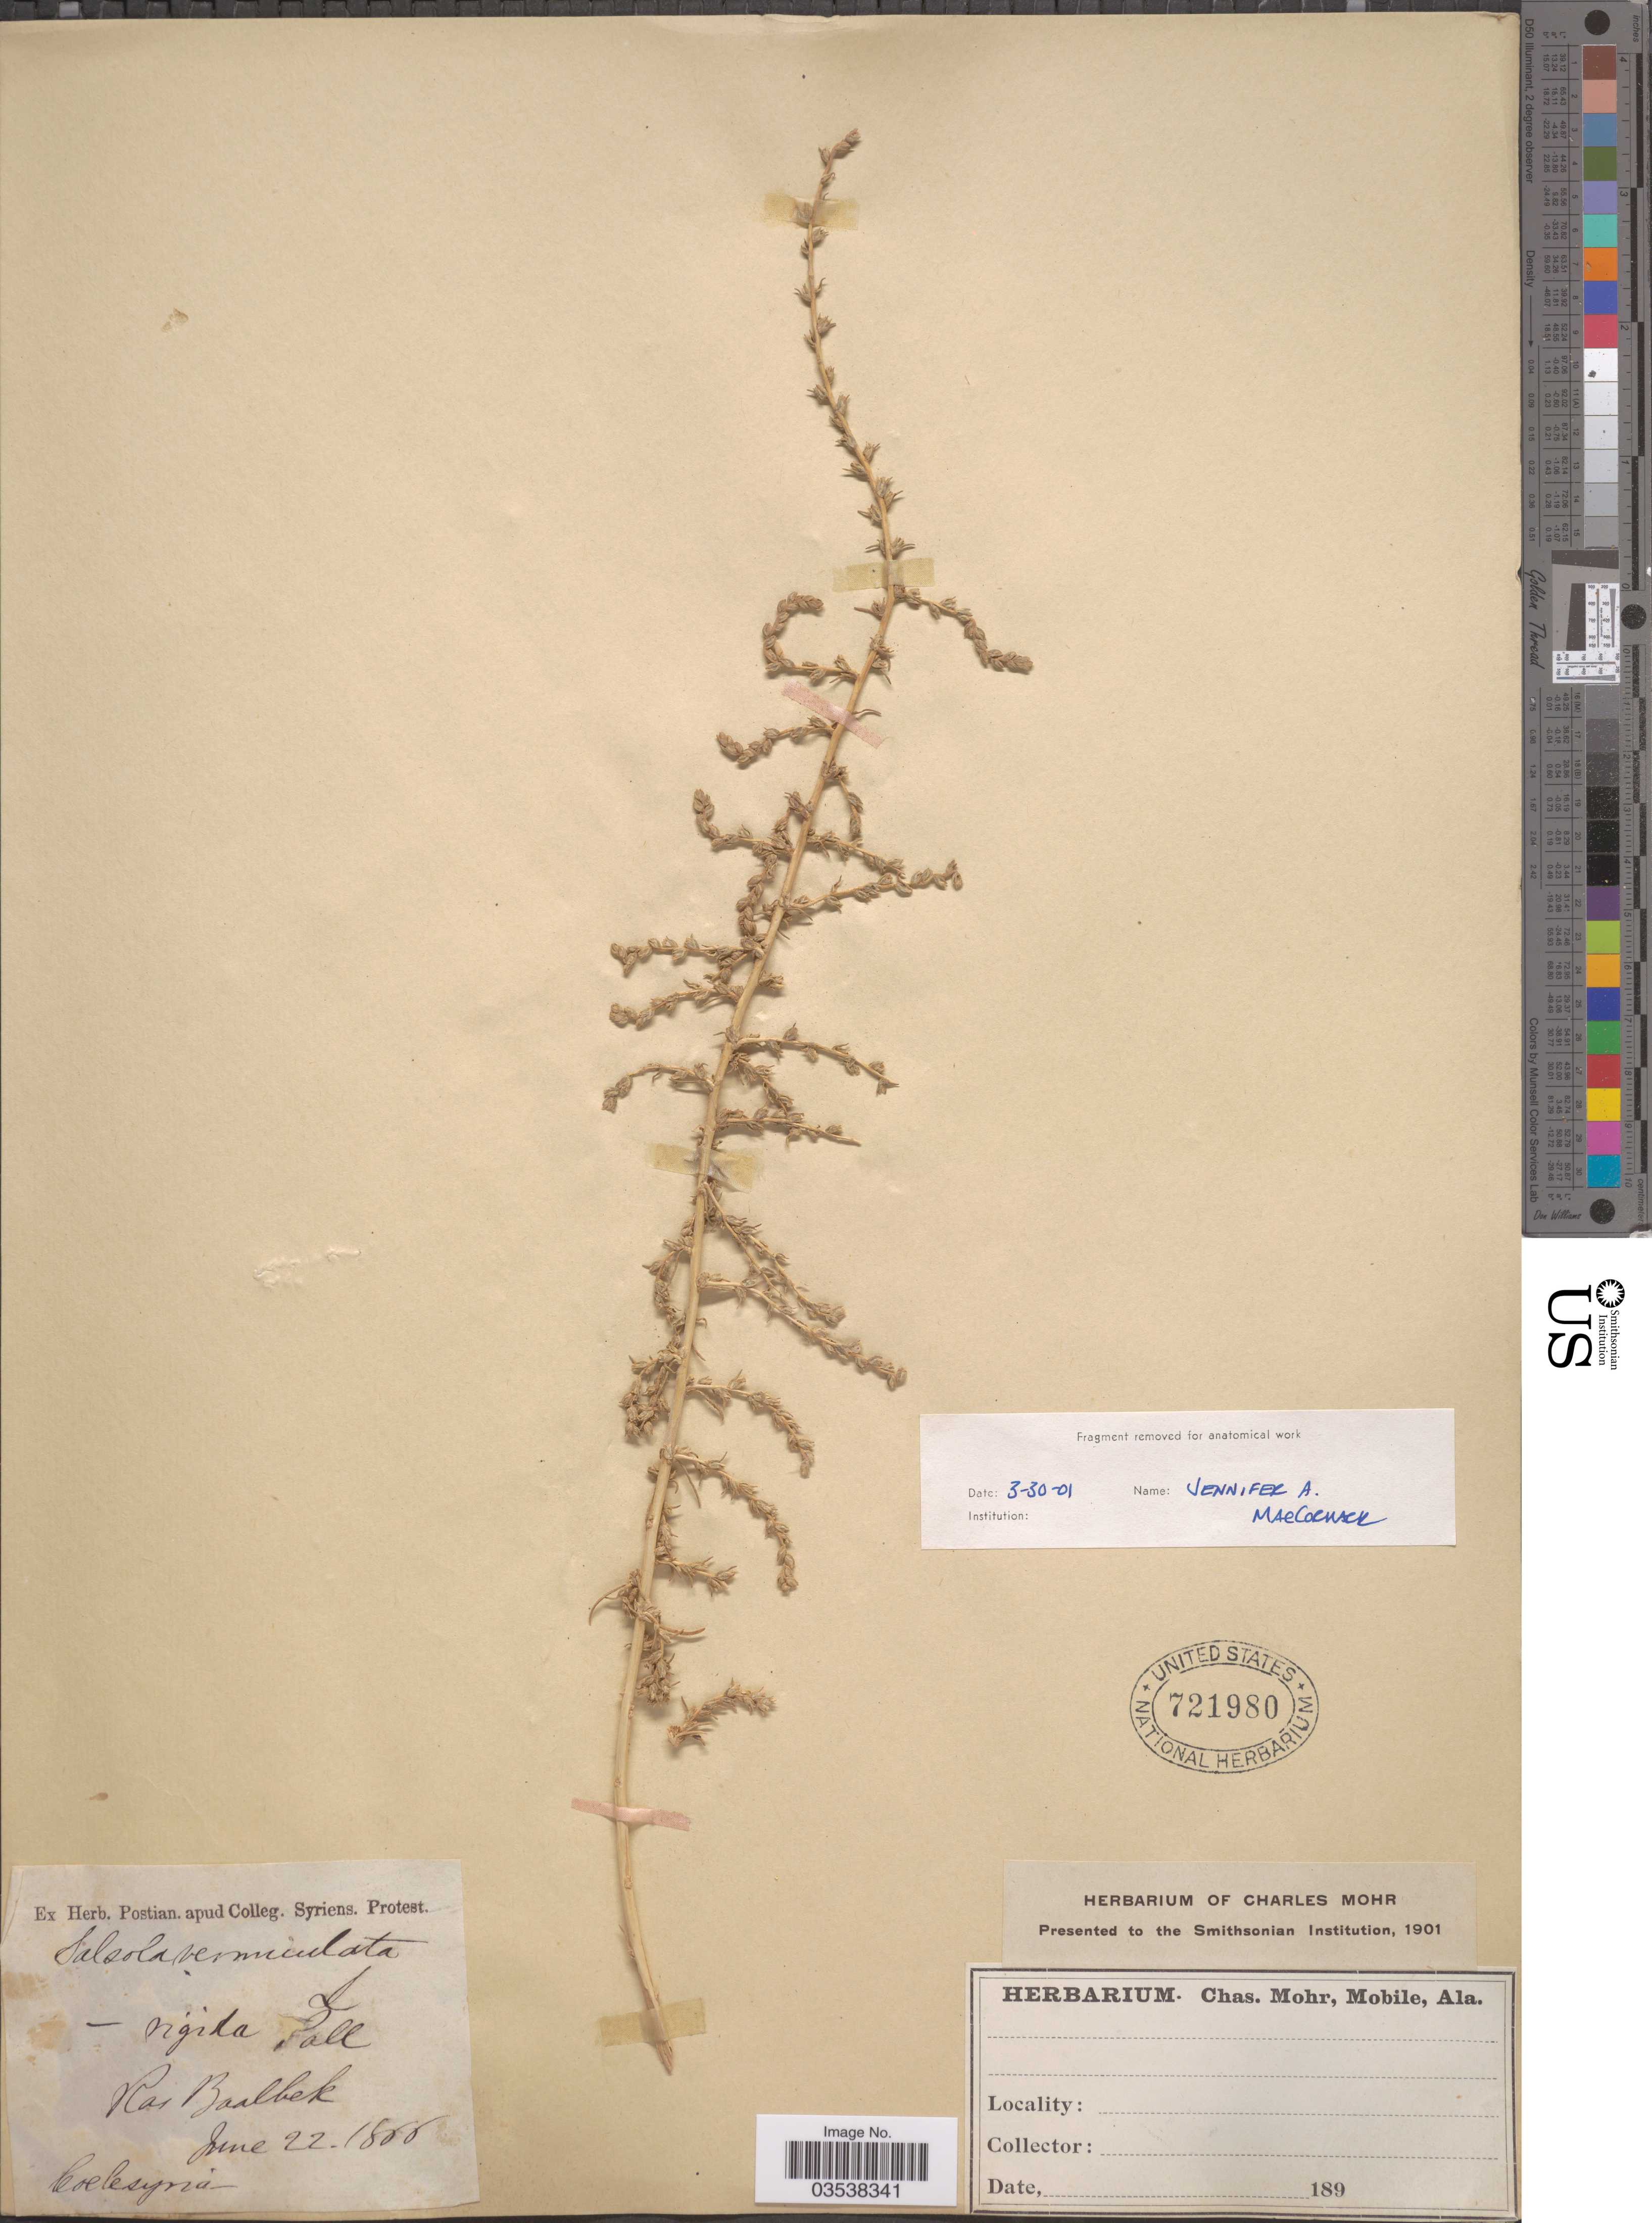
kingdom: Plantae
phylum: Tracheophyta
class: Magnoliopsida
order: Caryophyllales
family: Amaranthaceae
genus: Caroxylon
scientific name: Caroxylon vermiculatum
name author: (L.) Akhani & Roalson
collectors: ex herb. Postian. apud Colleg. Syriens. Protest. USE "Fannie P. A. Shepard" (10308853) AS PRIMARY COLLECTOR INSTEAD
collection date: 1866-06-22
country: Lebanon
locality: Ras Baalbek. Coelesyria.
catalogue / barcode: US 721980